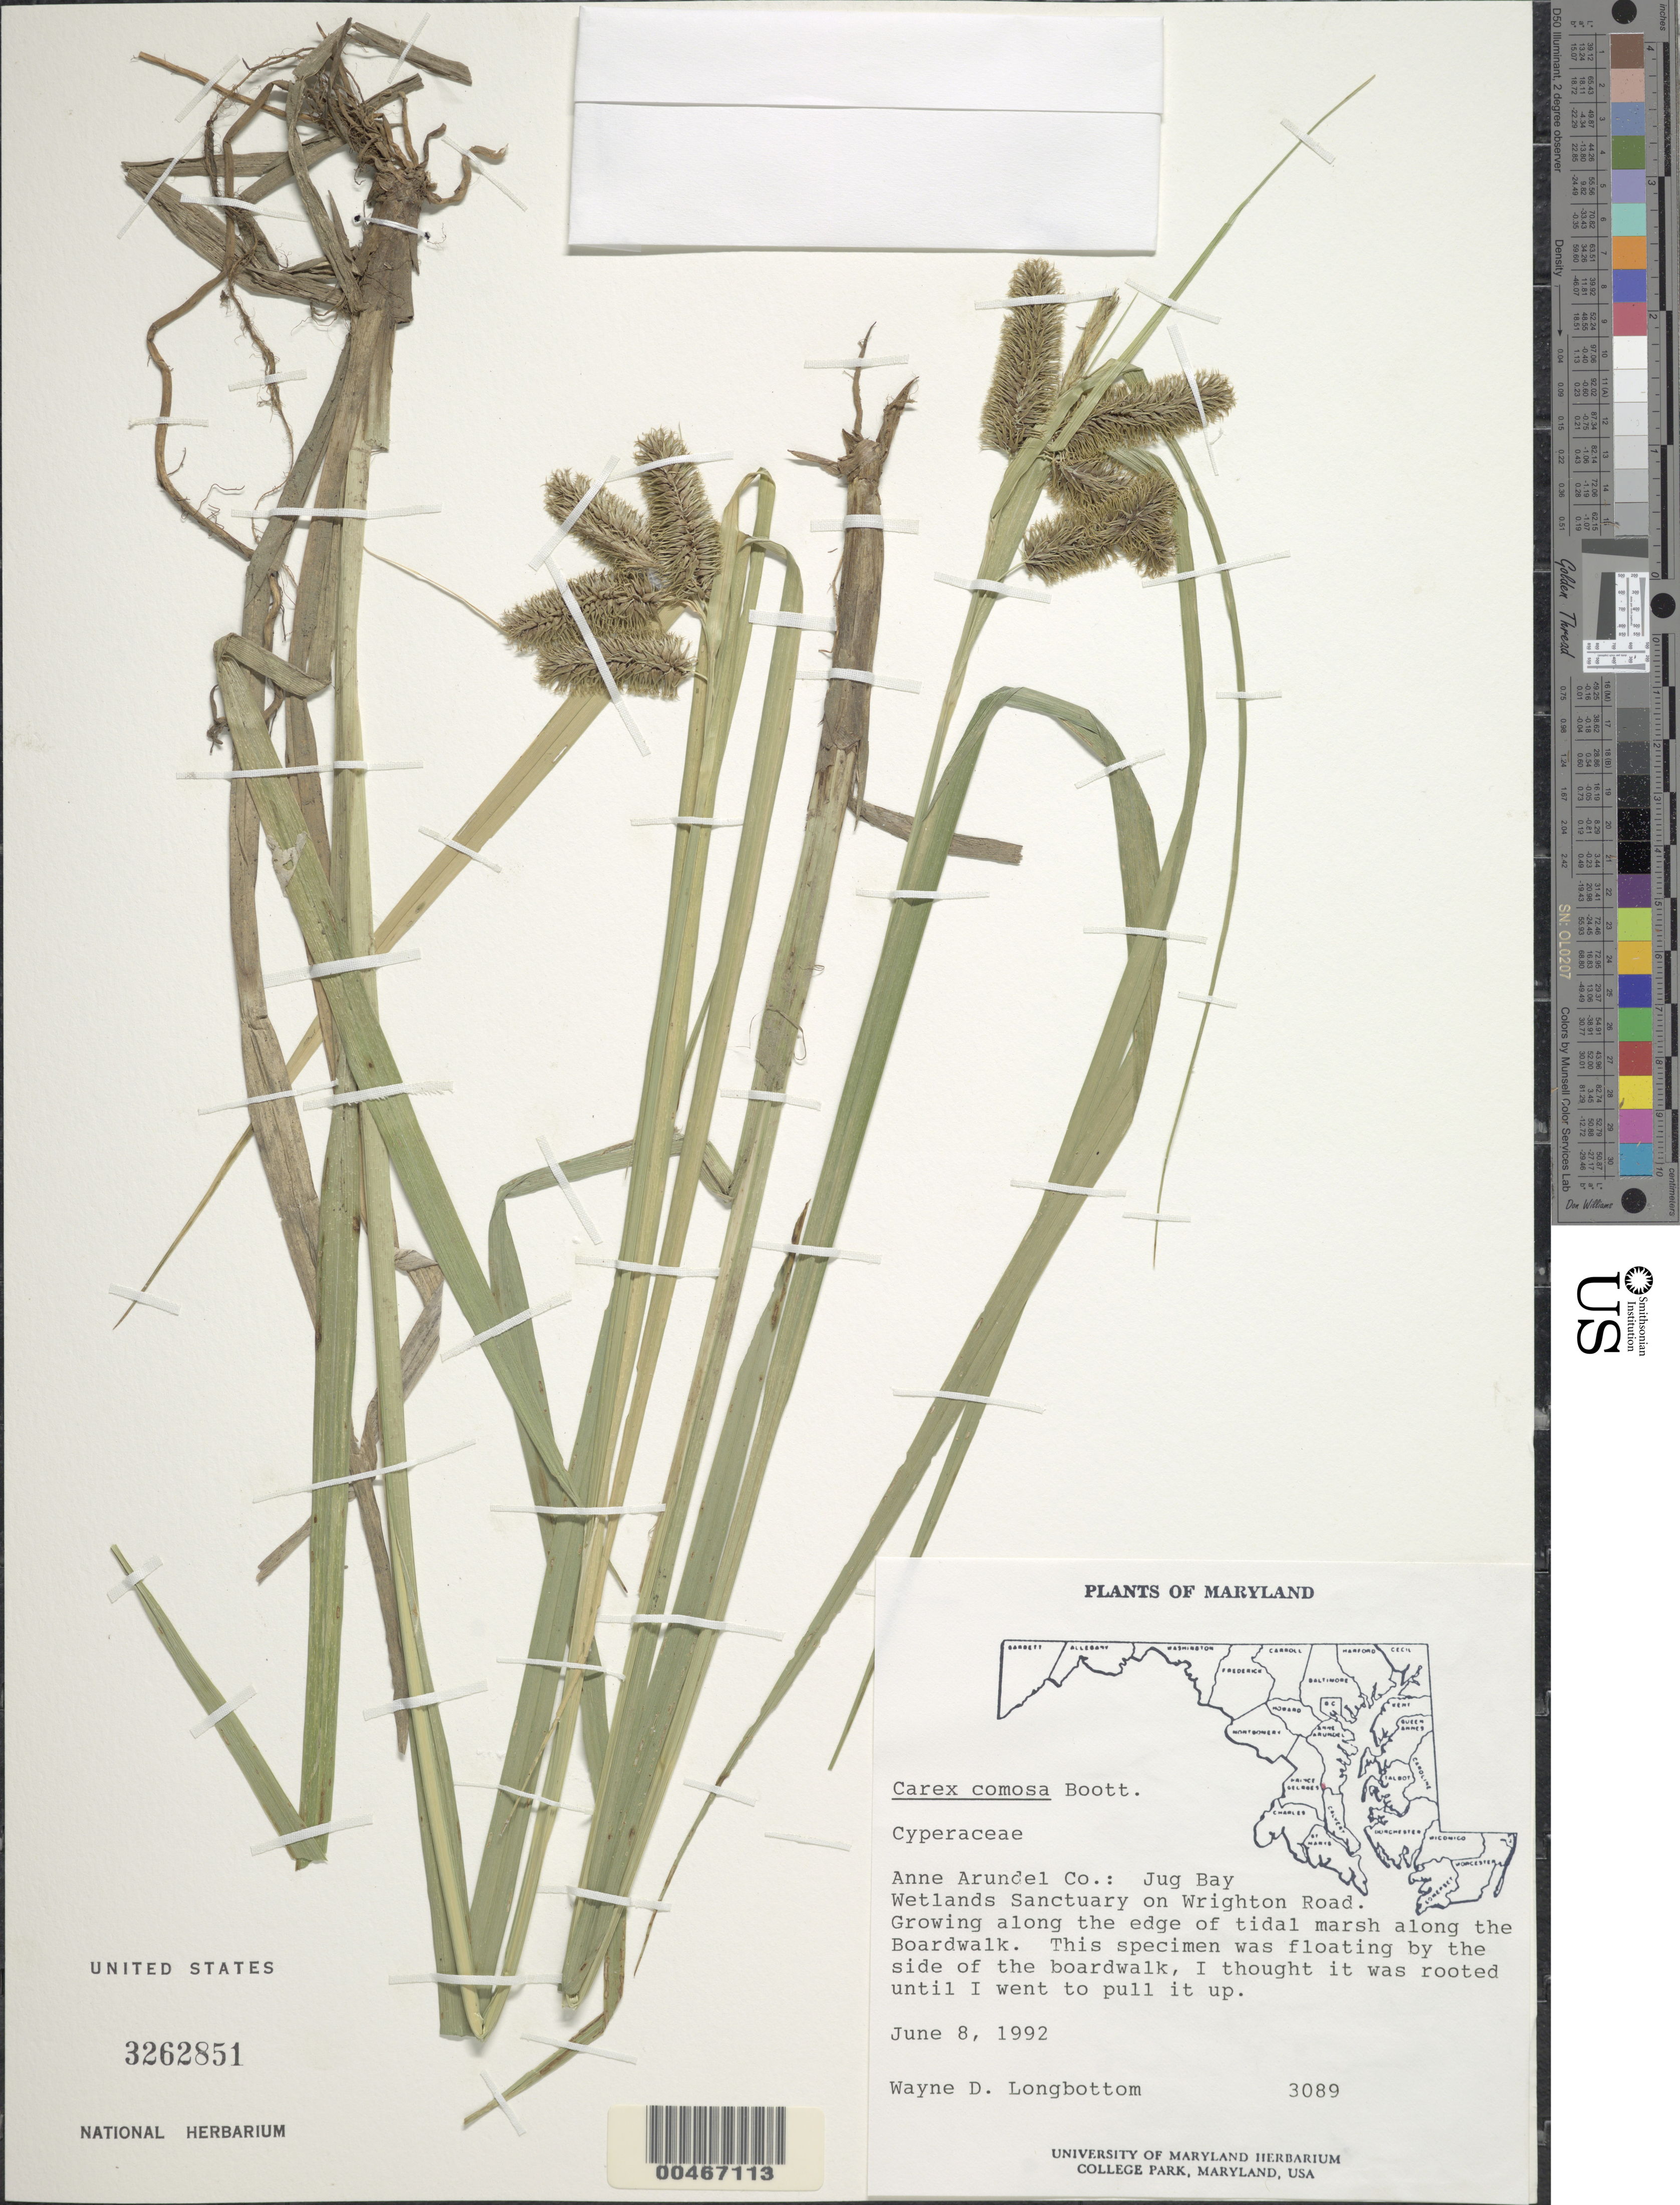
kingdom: Plantae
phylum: Tracheophyta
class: Liliopsida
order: Poales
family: Cyperaceae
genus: Carex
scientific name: Carex comosa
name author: Boott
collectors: W. D. Longbottom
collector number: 3089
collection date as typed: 08 Jun 1992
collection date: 1992-06-08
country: United States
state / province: Maryland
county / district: Anne Arundel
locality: Jug Bay Wetlands Sanctuary, town of Wrighton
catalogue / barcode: US 3262851